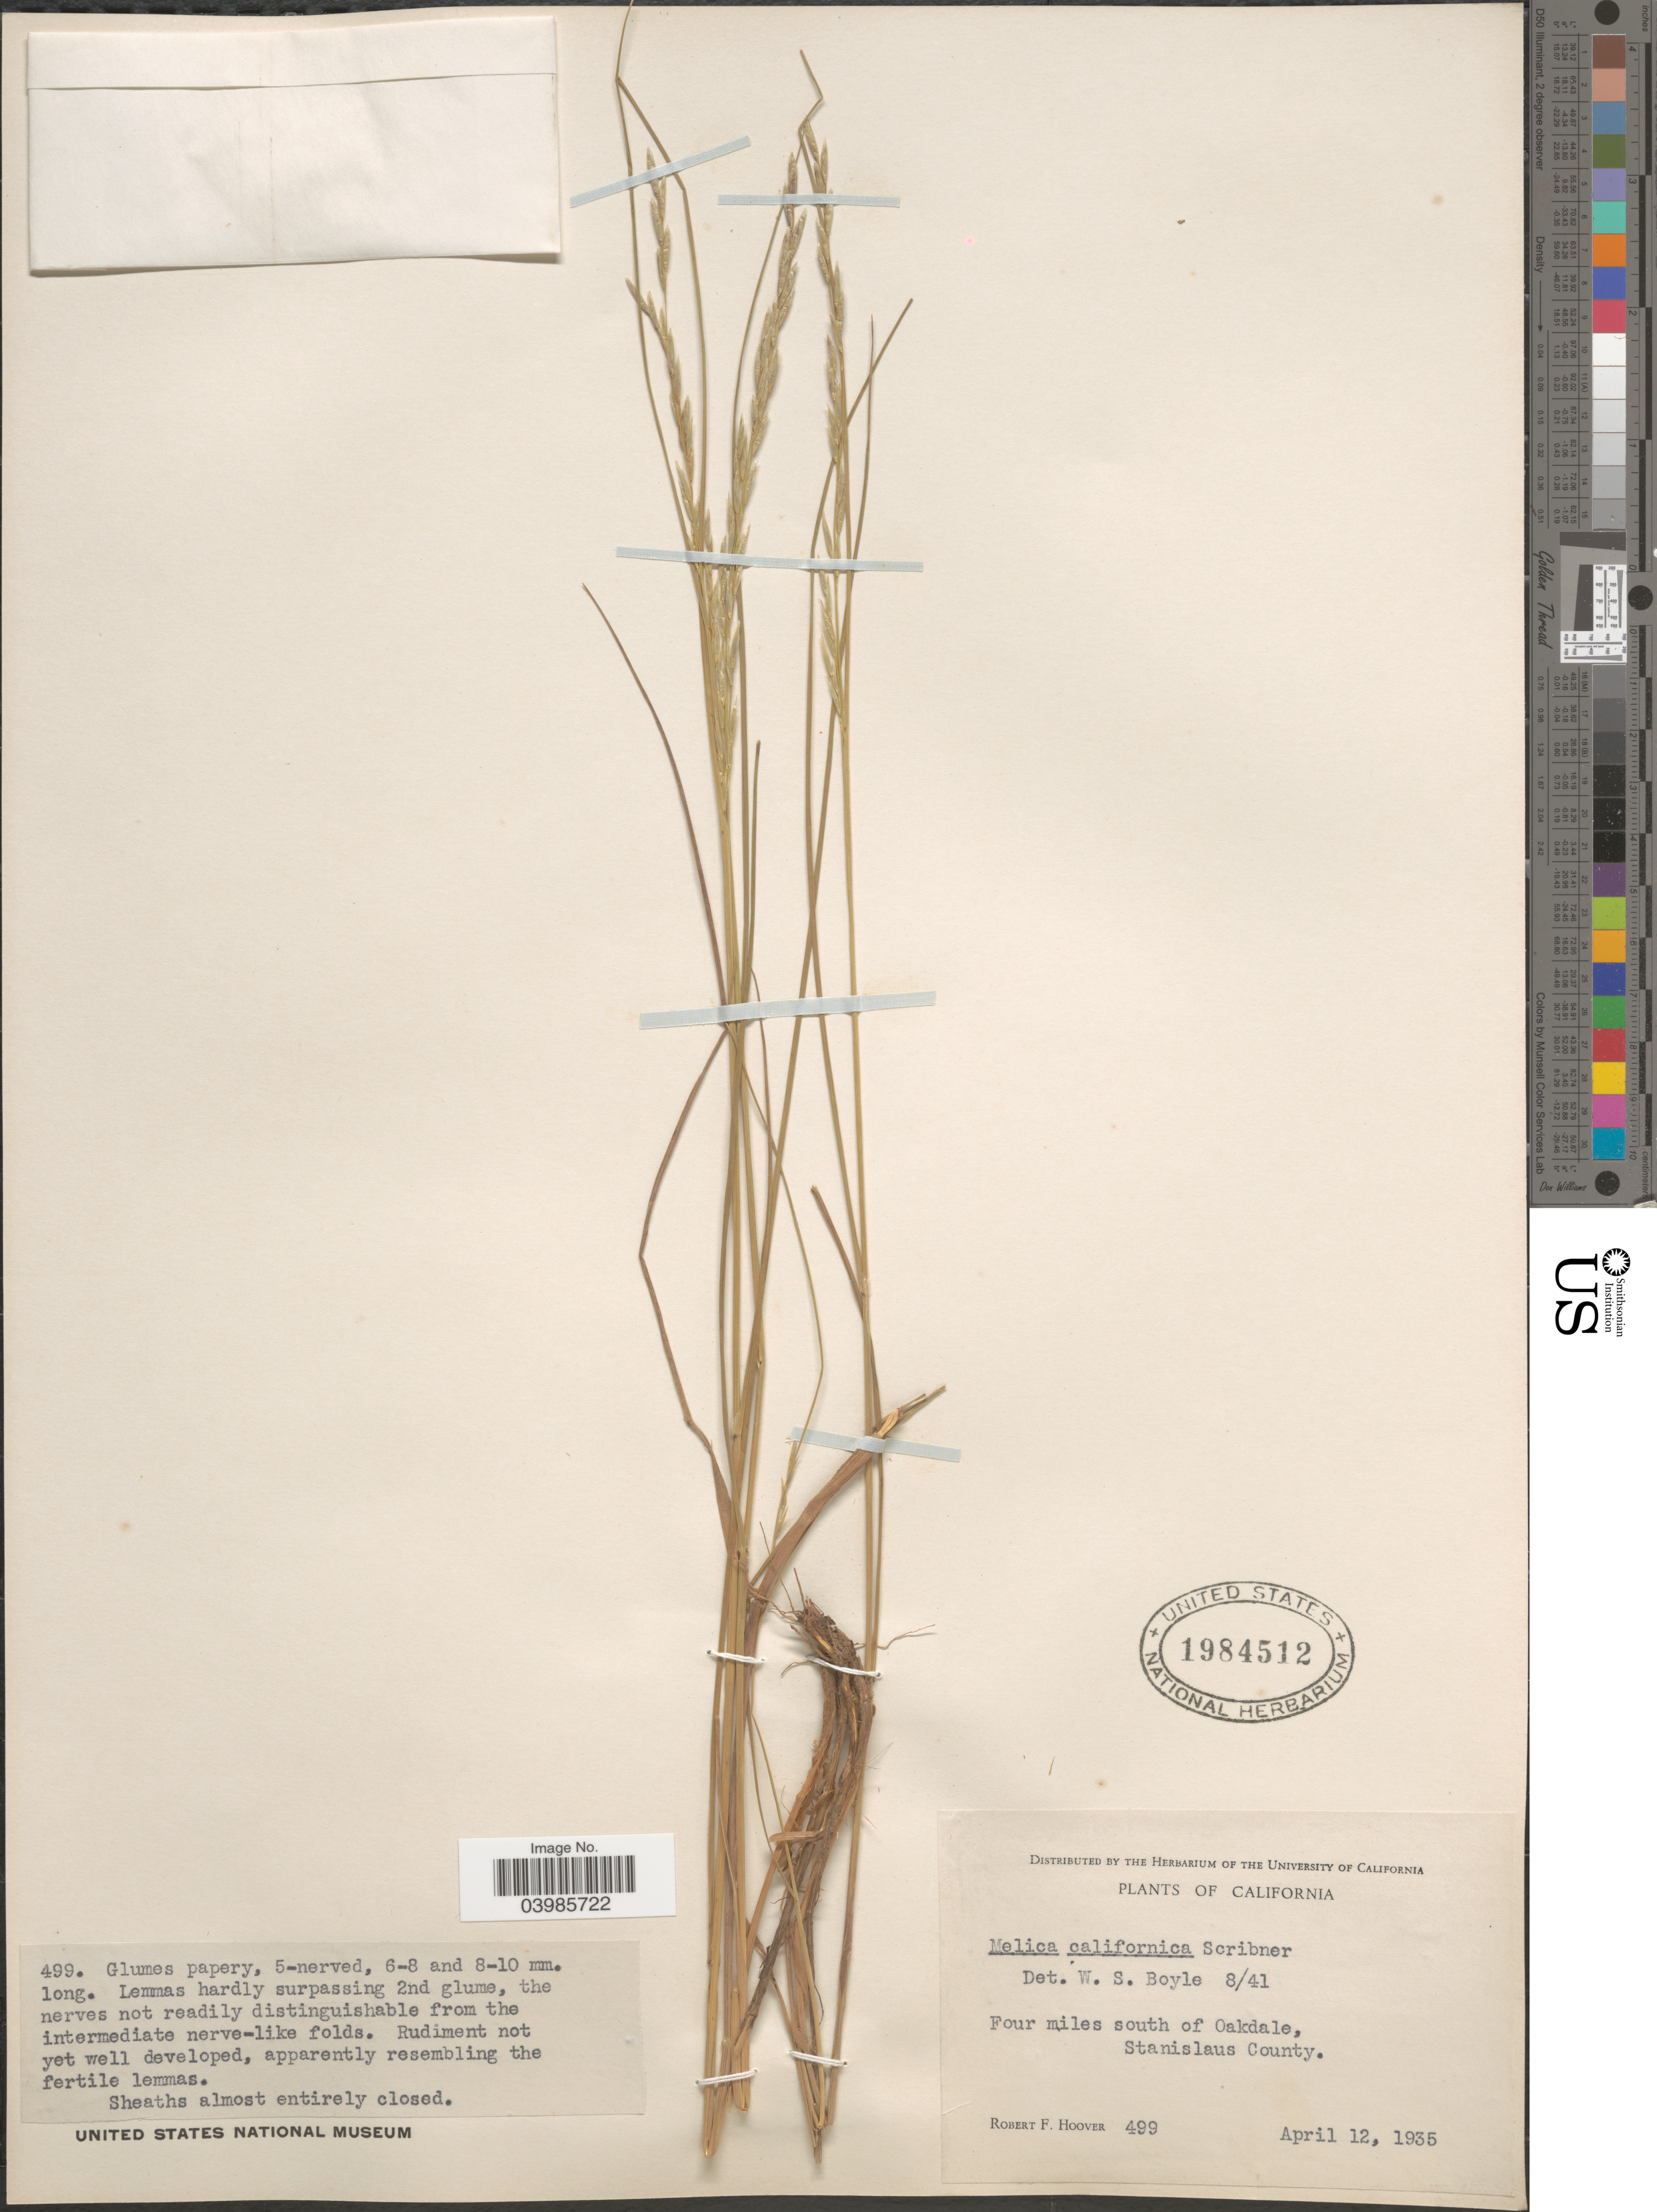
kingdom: Plantae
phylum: Tracheophyta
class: Liliopsida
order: Poales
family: Poaceae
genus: Melica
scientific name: Melica californica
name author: Scribn.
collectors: R. F. Hoover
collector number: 499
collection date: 1935-04-12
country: United States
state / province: California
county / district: Stanislaus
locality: Four miles south of Oakdale, Stanislaus County.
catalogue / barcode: US 1984512